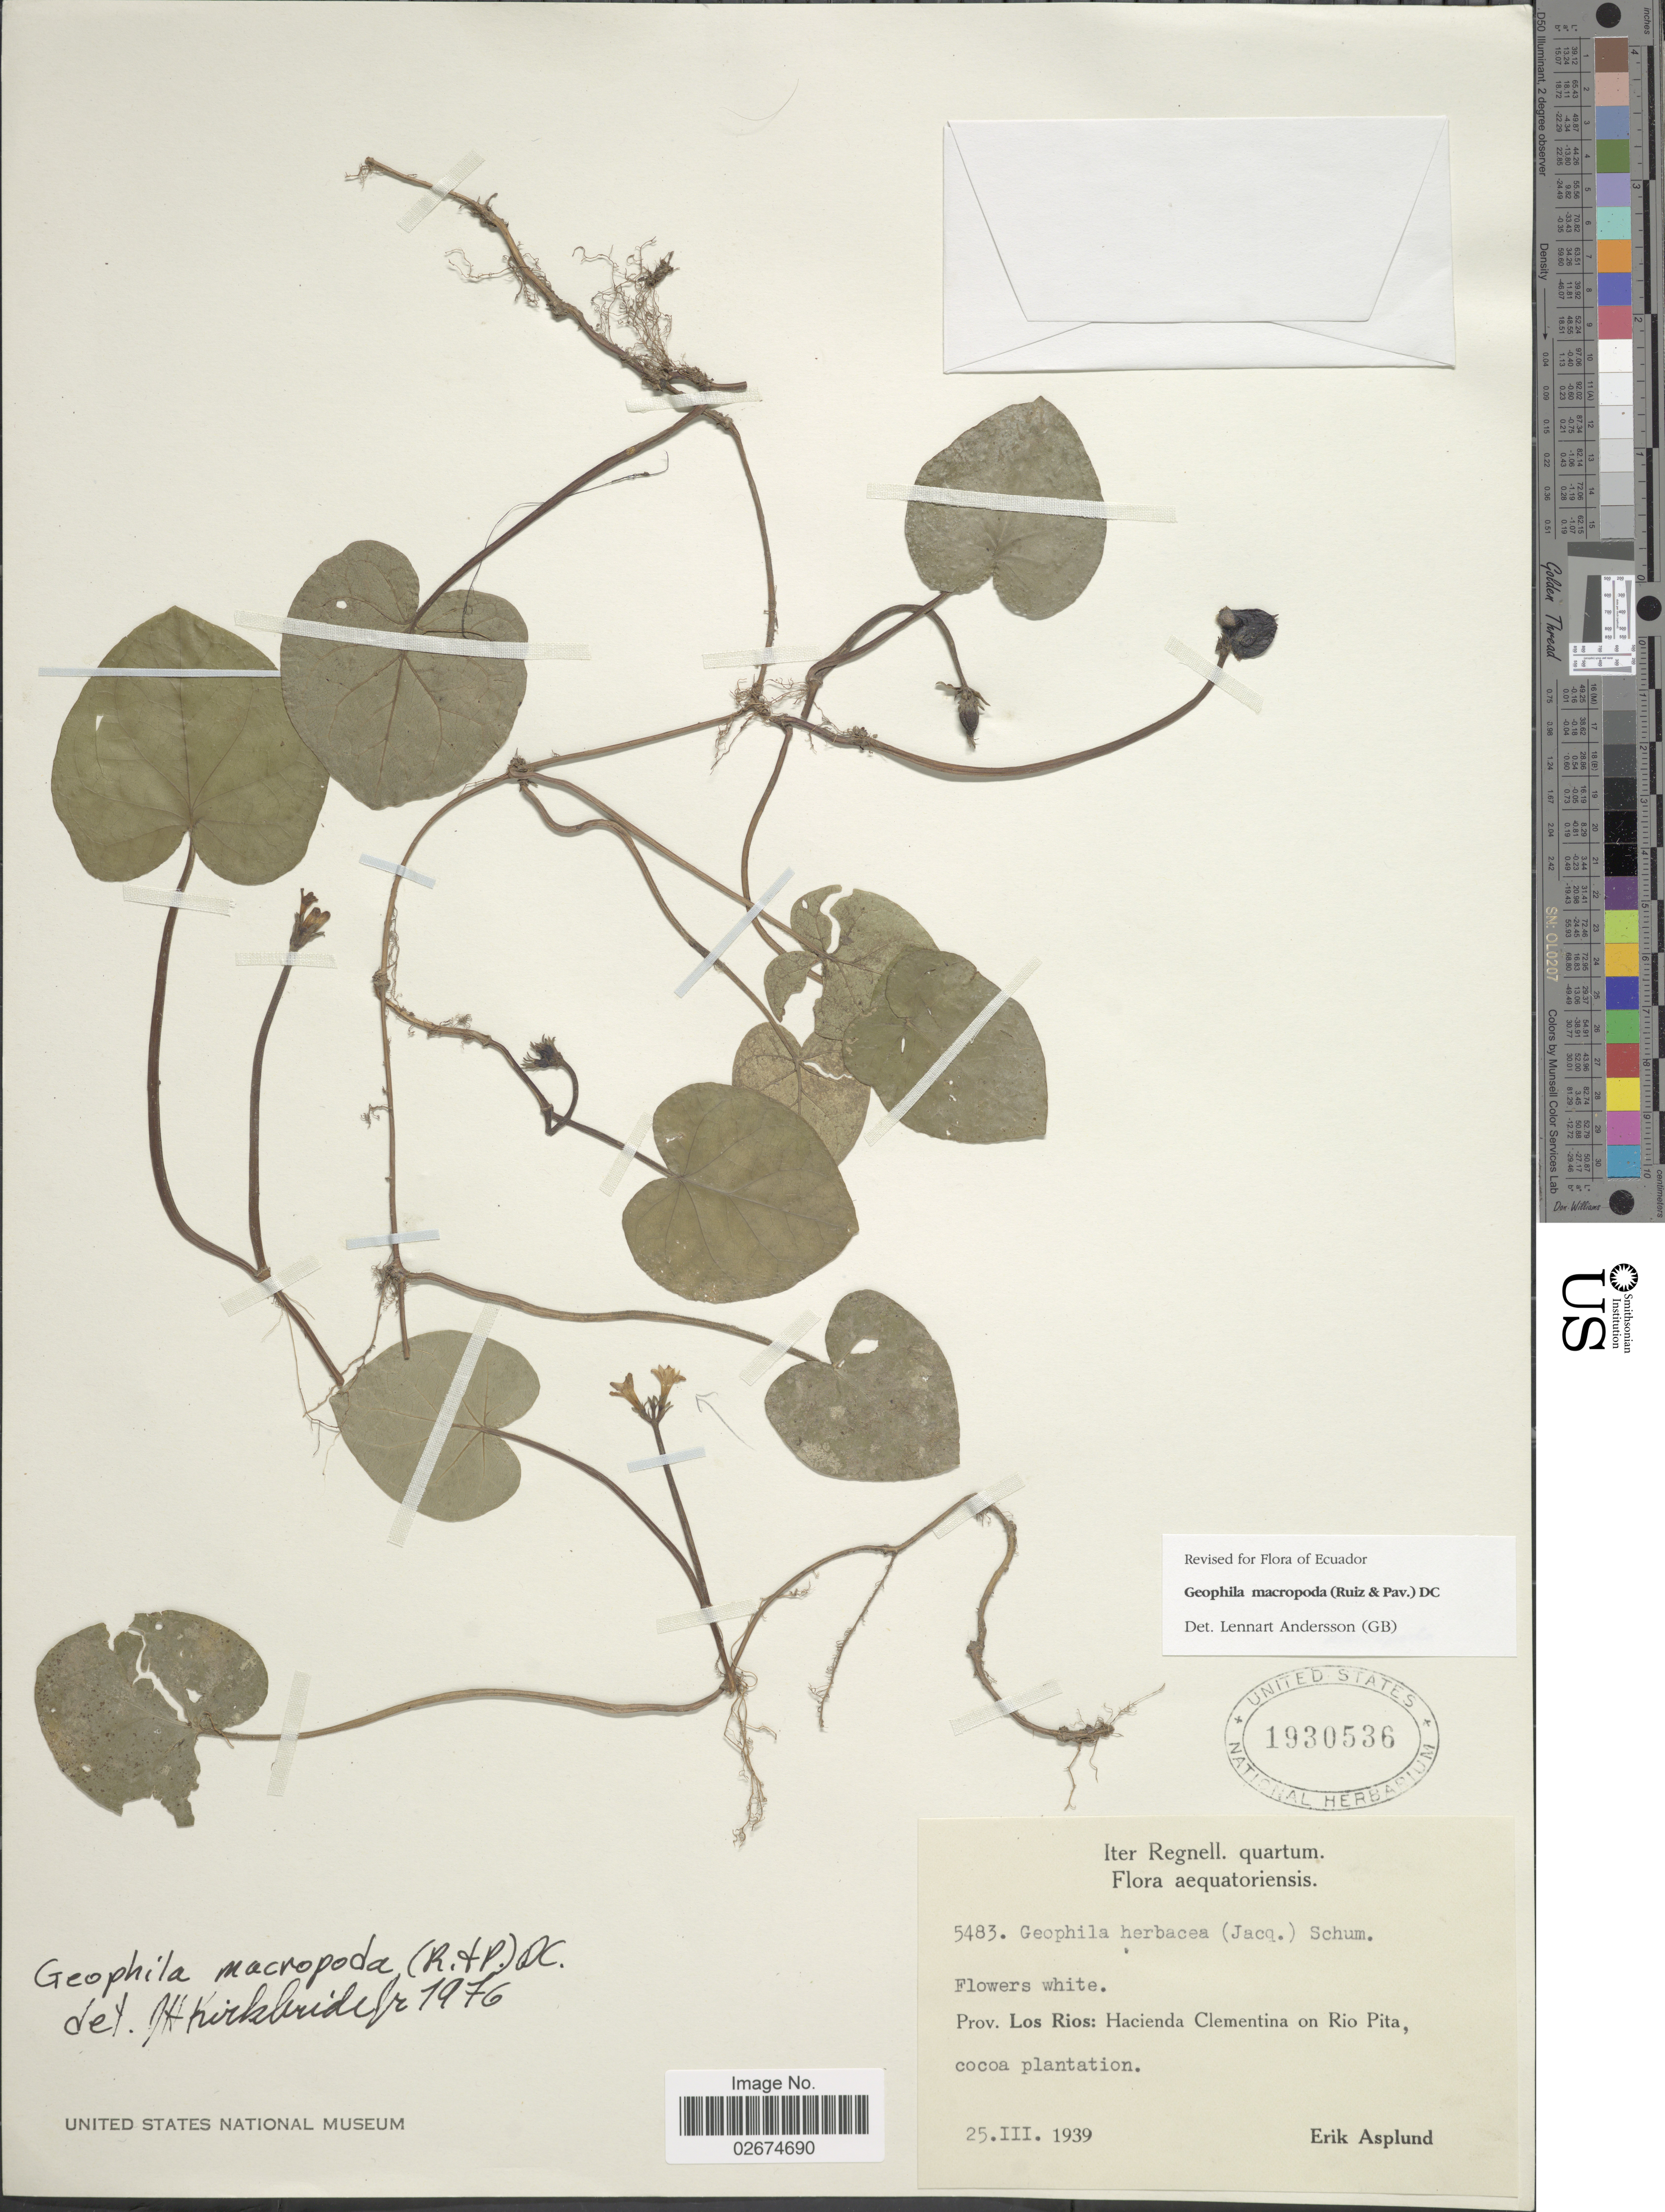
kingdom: Plantae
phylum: Tracheophyta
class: Magnoliopsida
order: Gentianales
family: Rubiaceae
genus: Geophila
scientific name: Geophila macropoda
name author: (Ruiz & Pav.) DC.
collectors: E. Asplund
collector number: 5483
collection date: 1939-03-25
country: Ecuador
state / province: Los Ríos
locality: Prov. Los Rios, Hacienda Clementina on Rio Pita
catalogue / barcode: US 1930536